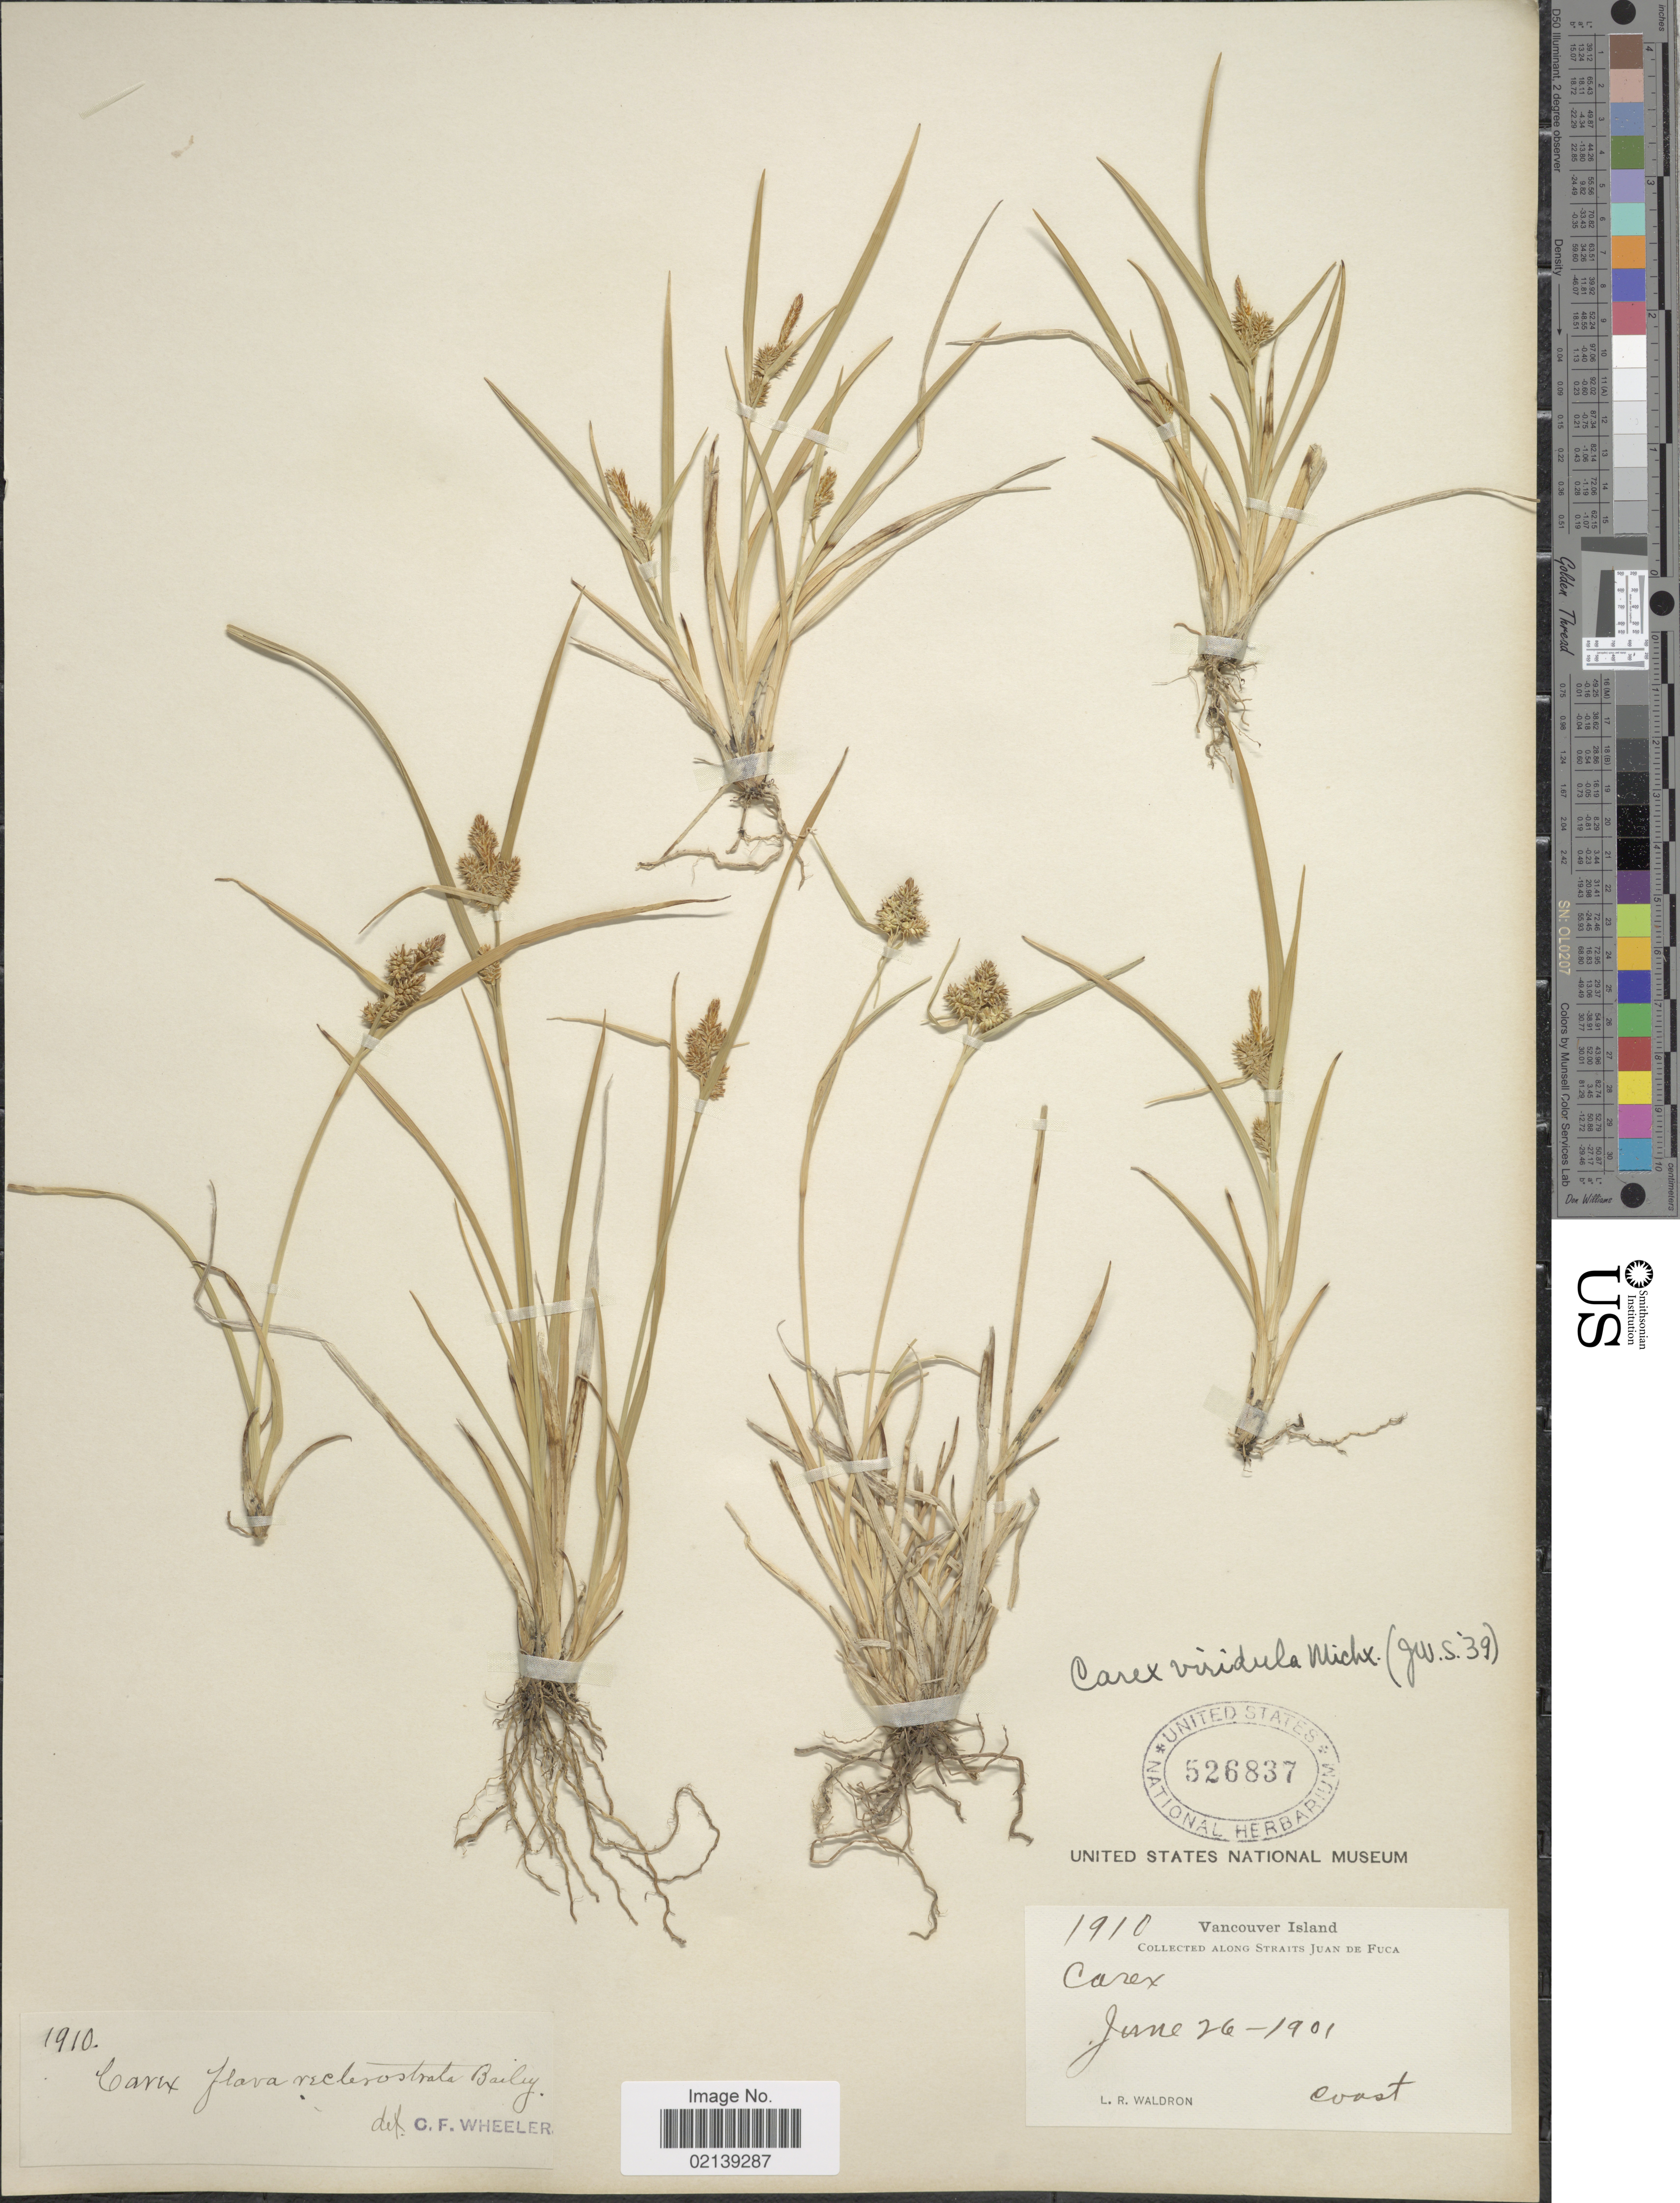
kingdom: Plantae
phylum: Tracheophyta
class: Liliopsida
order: Poales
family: Cyperaceae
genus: Carex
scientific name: Carex oederi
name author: Retz.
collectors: L. Waldron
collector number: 1910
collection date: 1901-06-26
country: Canada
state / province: British Columbia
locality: Vancouver Island, along Straits Juan de Fuca, coast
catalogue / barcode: US 526837